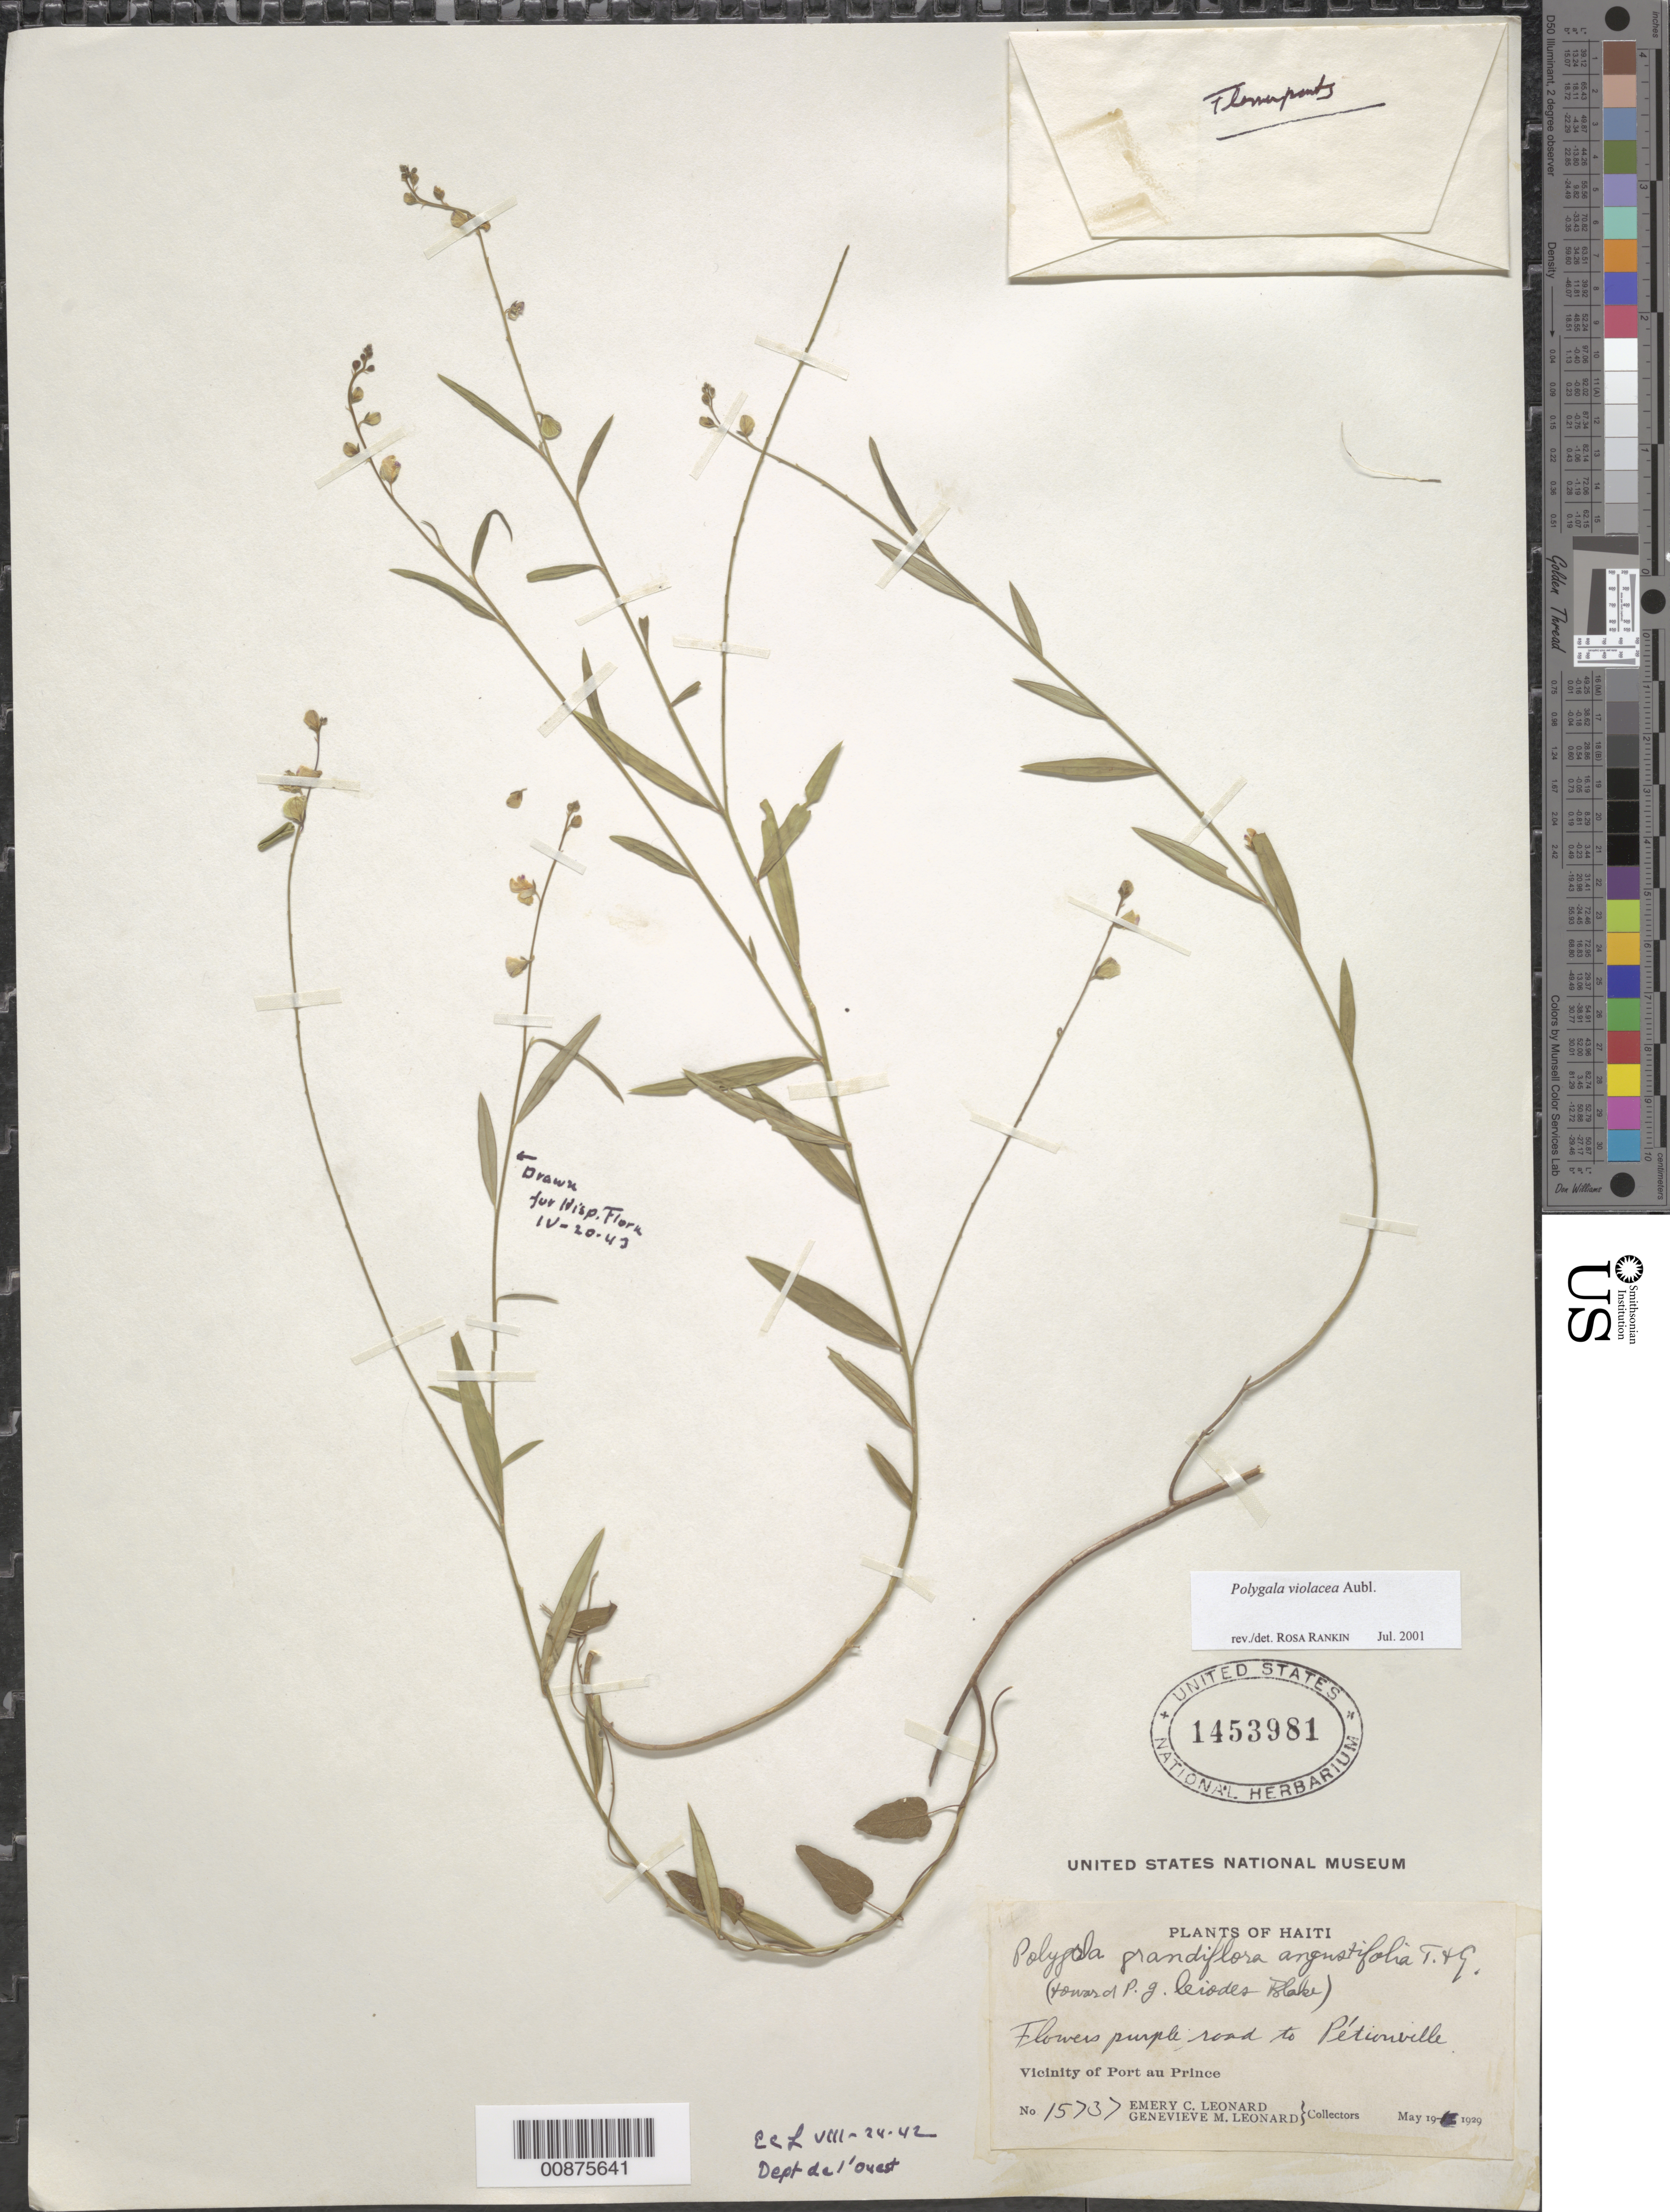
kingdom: Plantae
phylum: Tracheophyta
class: Magnoliopsida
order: Fabales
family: Polygalaceae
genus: Asemeia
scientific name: Asemeia violacea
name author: (Aubl.) J.F.B. Pastore & J.R. Abbott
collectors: E. C. Leonard & G. M. Leonard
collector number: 15737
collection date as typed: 19 May 1929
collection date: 1929-05-19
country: Haiti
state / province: Ouest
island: Hispaniola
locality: Vicinity of Port au Prince, road to Pétionville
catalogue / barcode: US 1453981